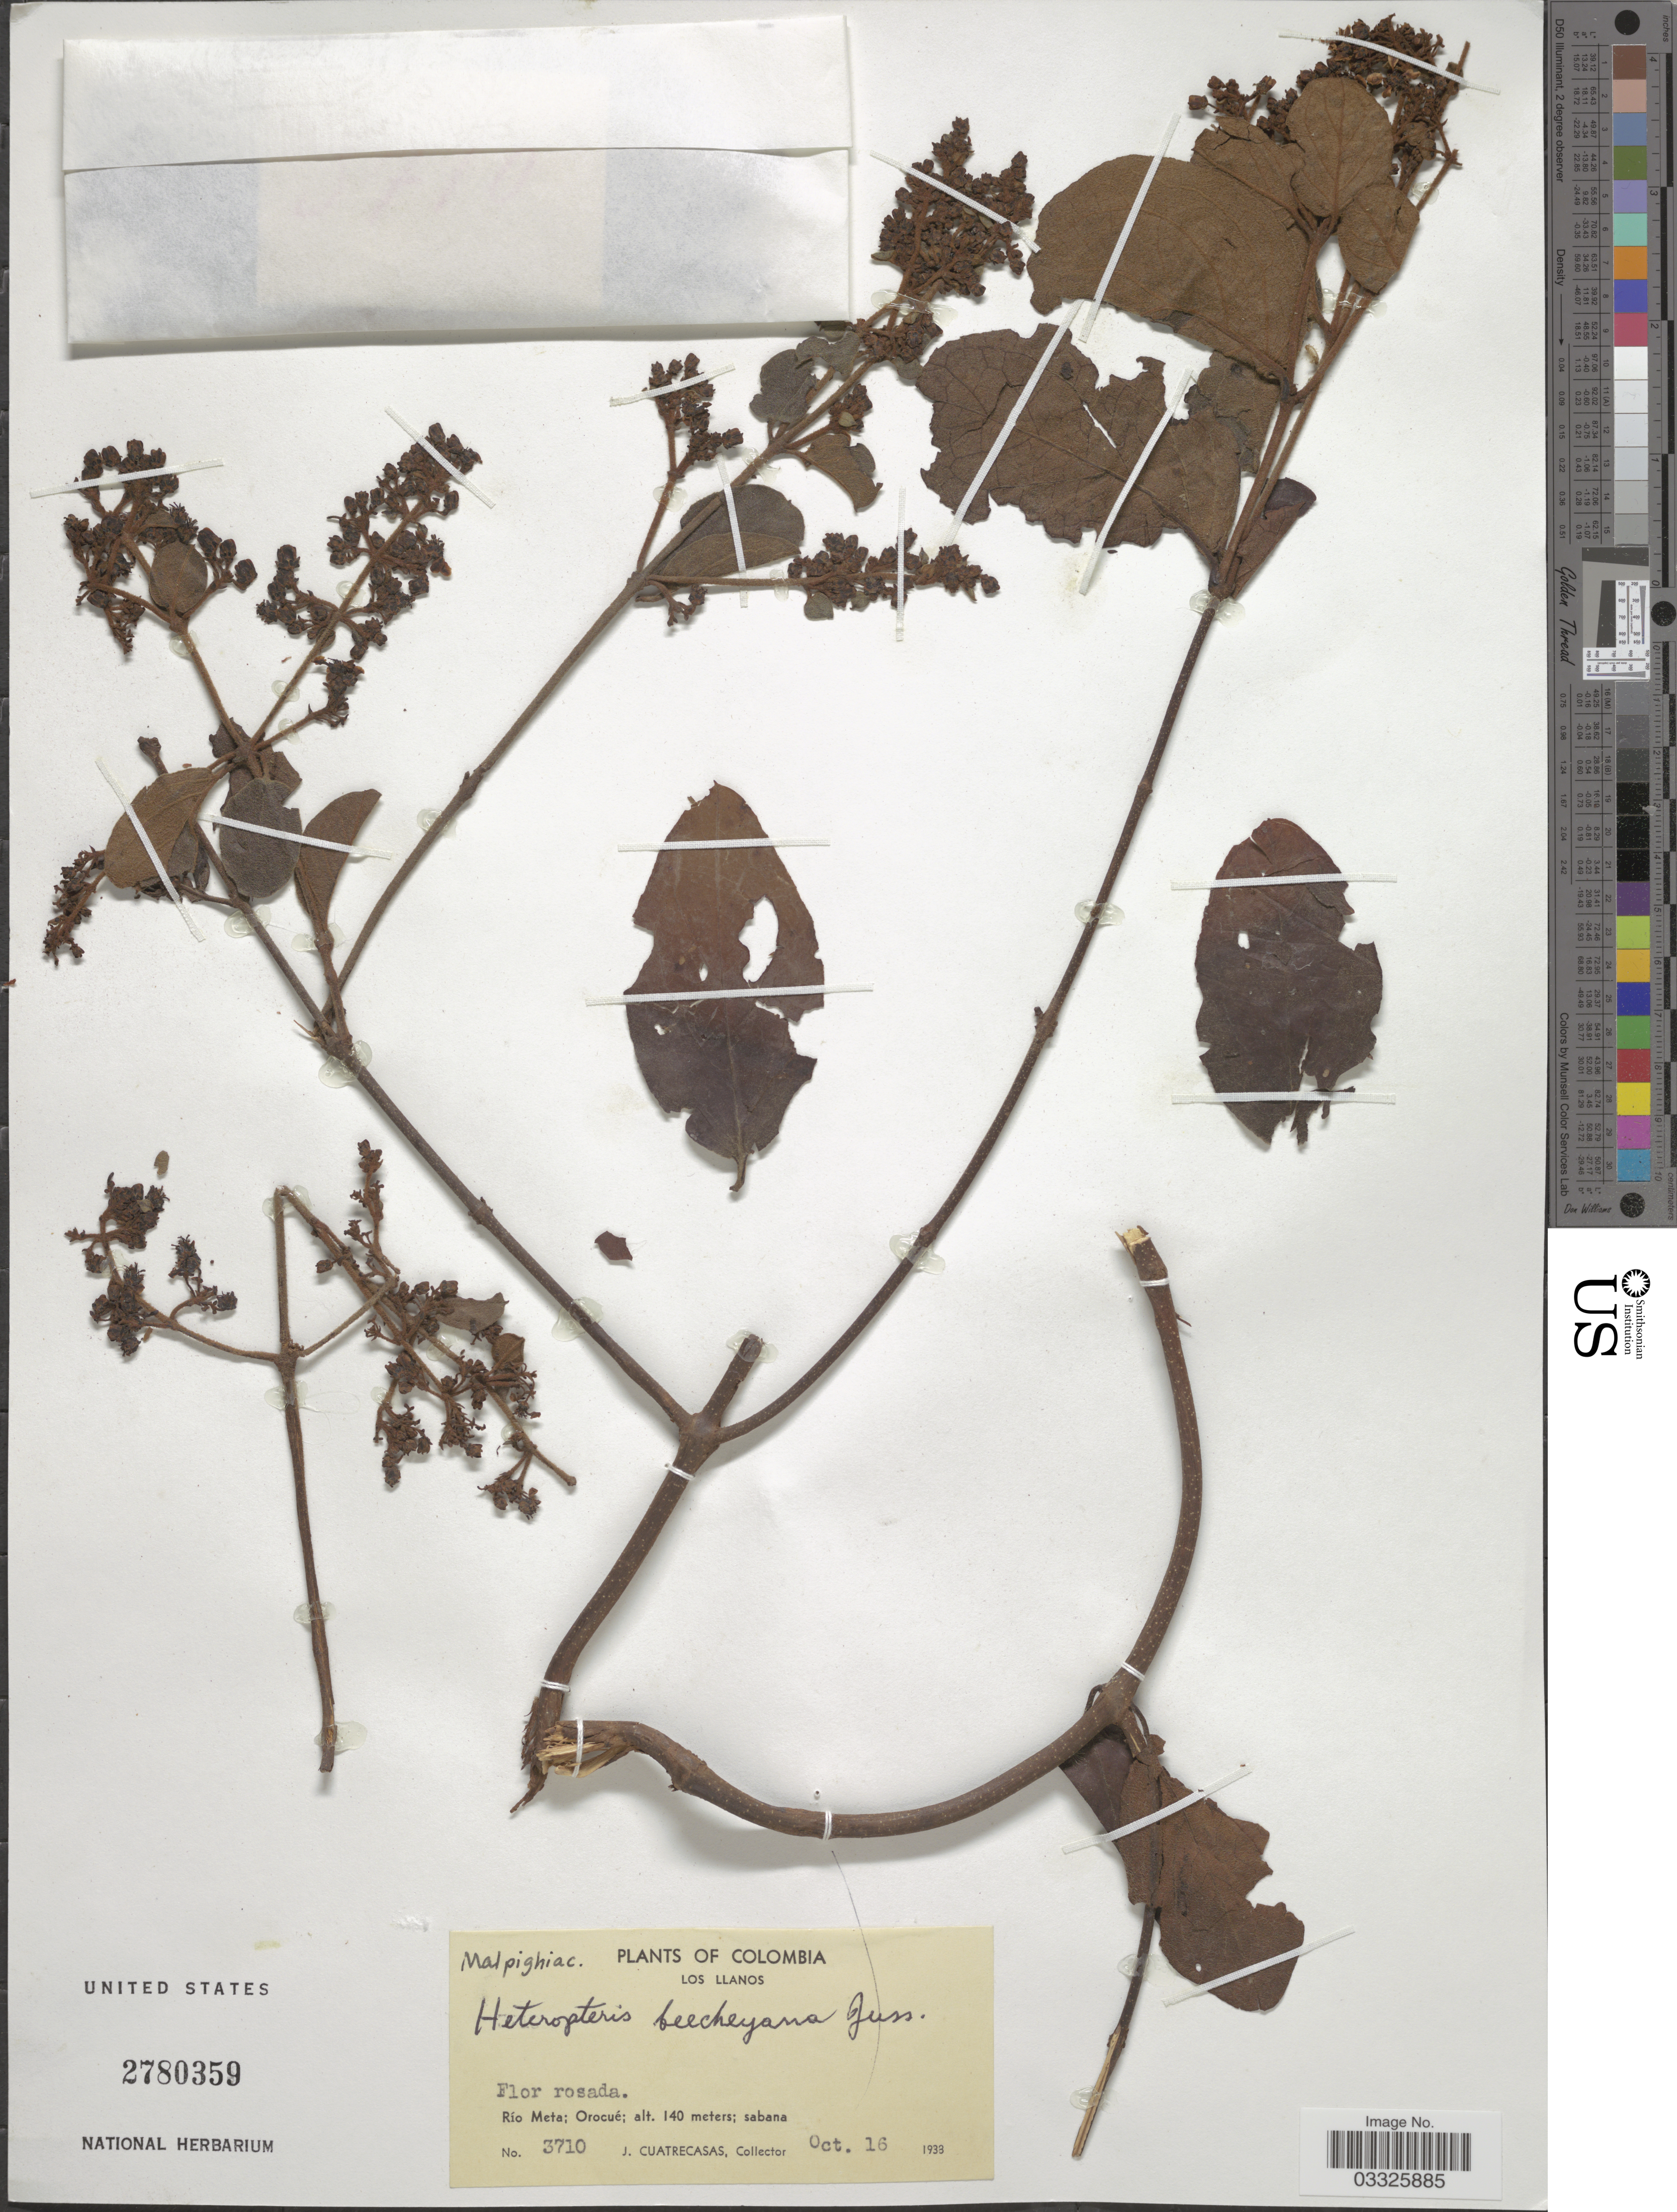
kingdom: Plantae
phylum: Tracheophyta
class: Magnoliopsida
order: Malpighiales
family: Malpighiaceae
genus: Heteropterys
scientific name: Heteropterys beecheyana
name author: A. Juss.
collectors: J. Cuatrecasas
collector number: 3710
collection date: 1938-10-16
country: Colombia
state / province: Meta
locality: Los Llanos. Río Meta; Orocué.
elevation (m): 140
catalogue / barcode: US 2780359